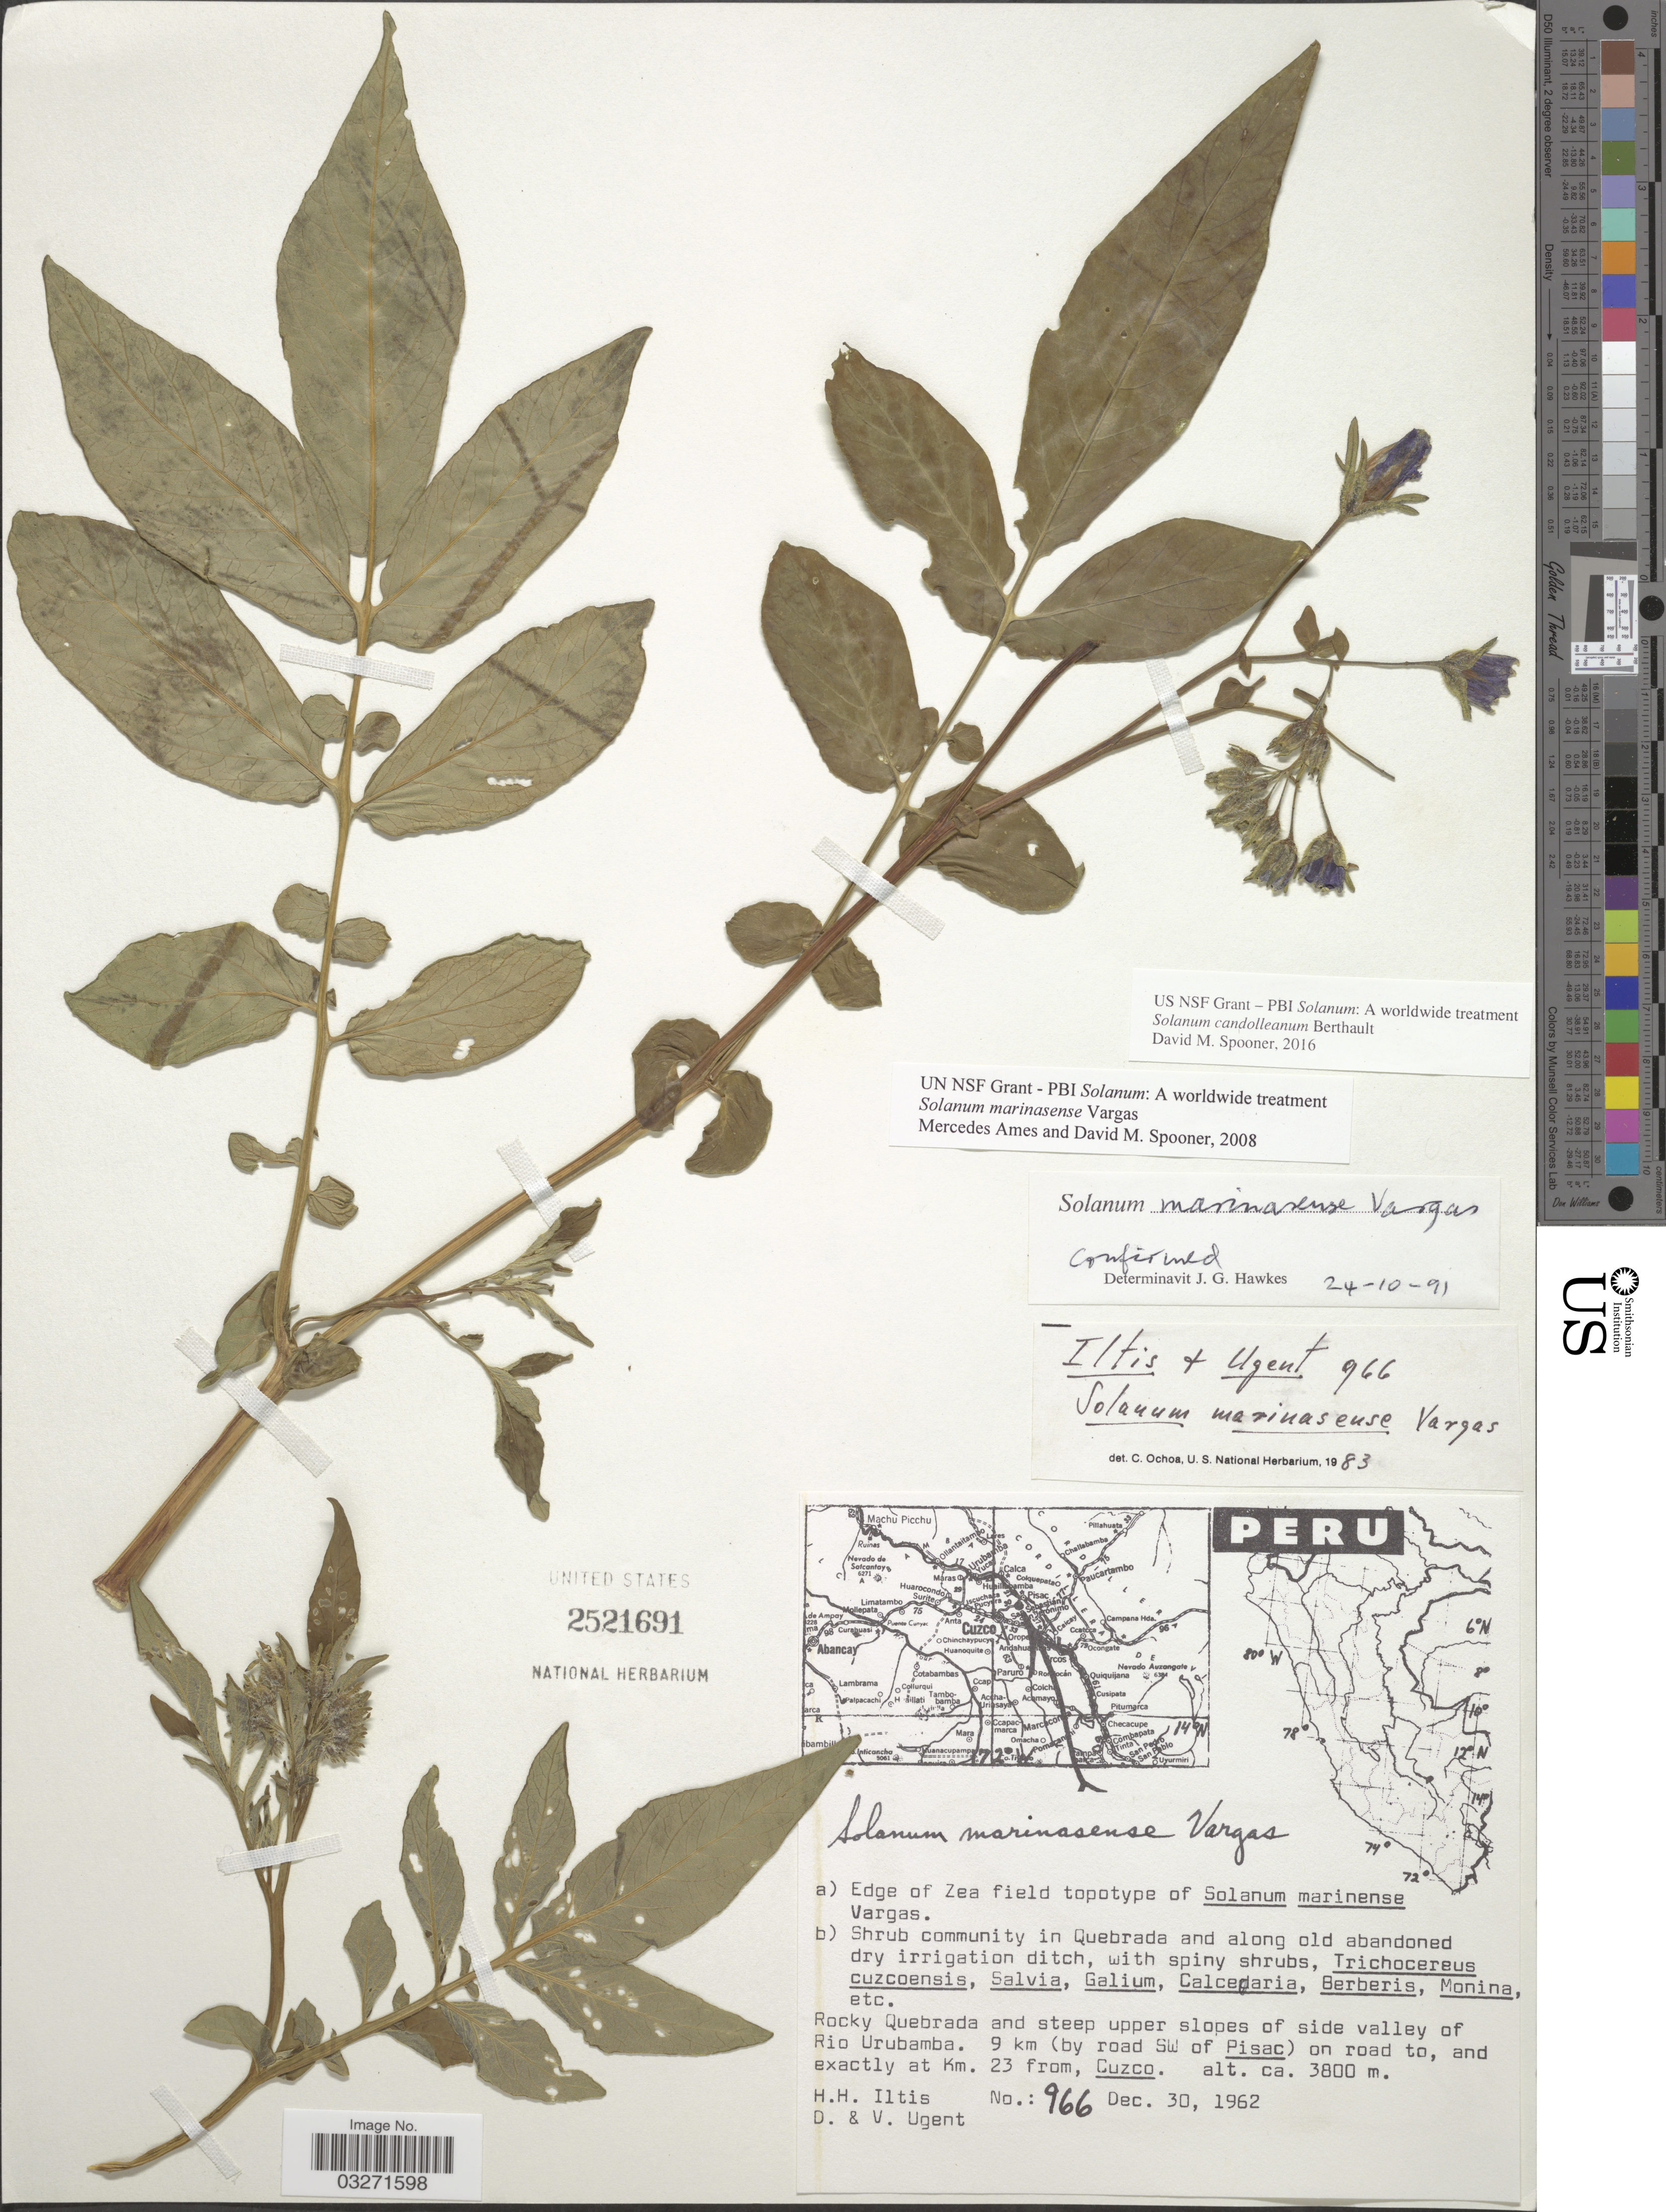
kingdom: Plantae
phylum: Tracheophyta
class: Magnoliopsida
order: Solanales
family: Solanaceae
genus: Solanum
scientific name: Solanum candolleanum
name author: Berthault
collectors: H. H. Iltis, D. Ugent & V. Ugent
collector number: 966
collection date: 1962-12-30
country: Peru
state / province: Cusco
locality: Rocky Quebrada and steep upper slopes of side valley of Rio Urubamba. 9 km (by roda SW of Pisac), on road to, and exactly at Km. 23 from, Cuzco.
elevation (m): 3800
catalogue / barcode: US 2521691